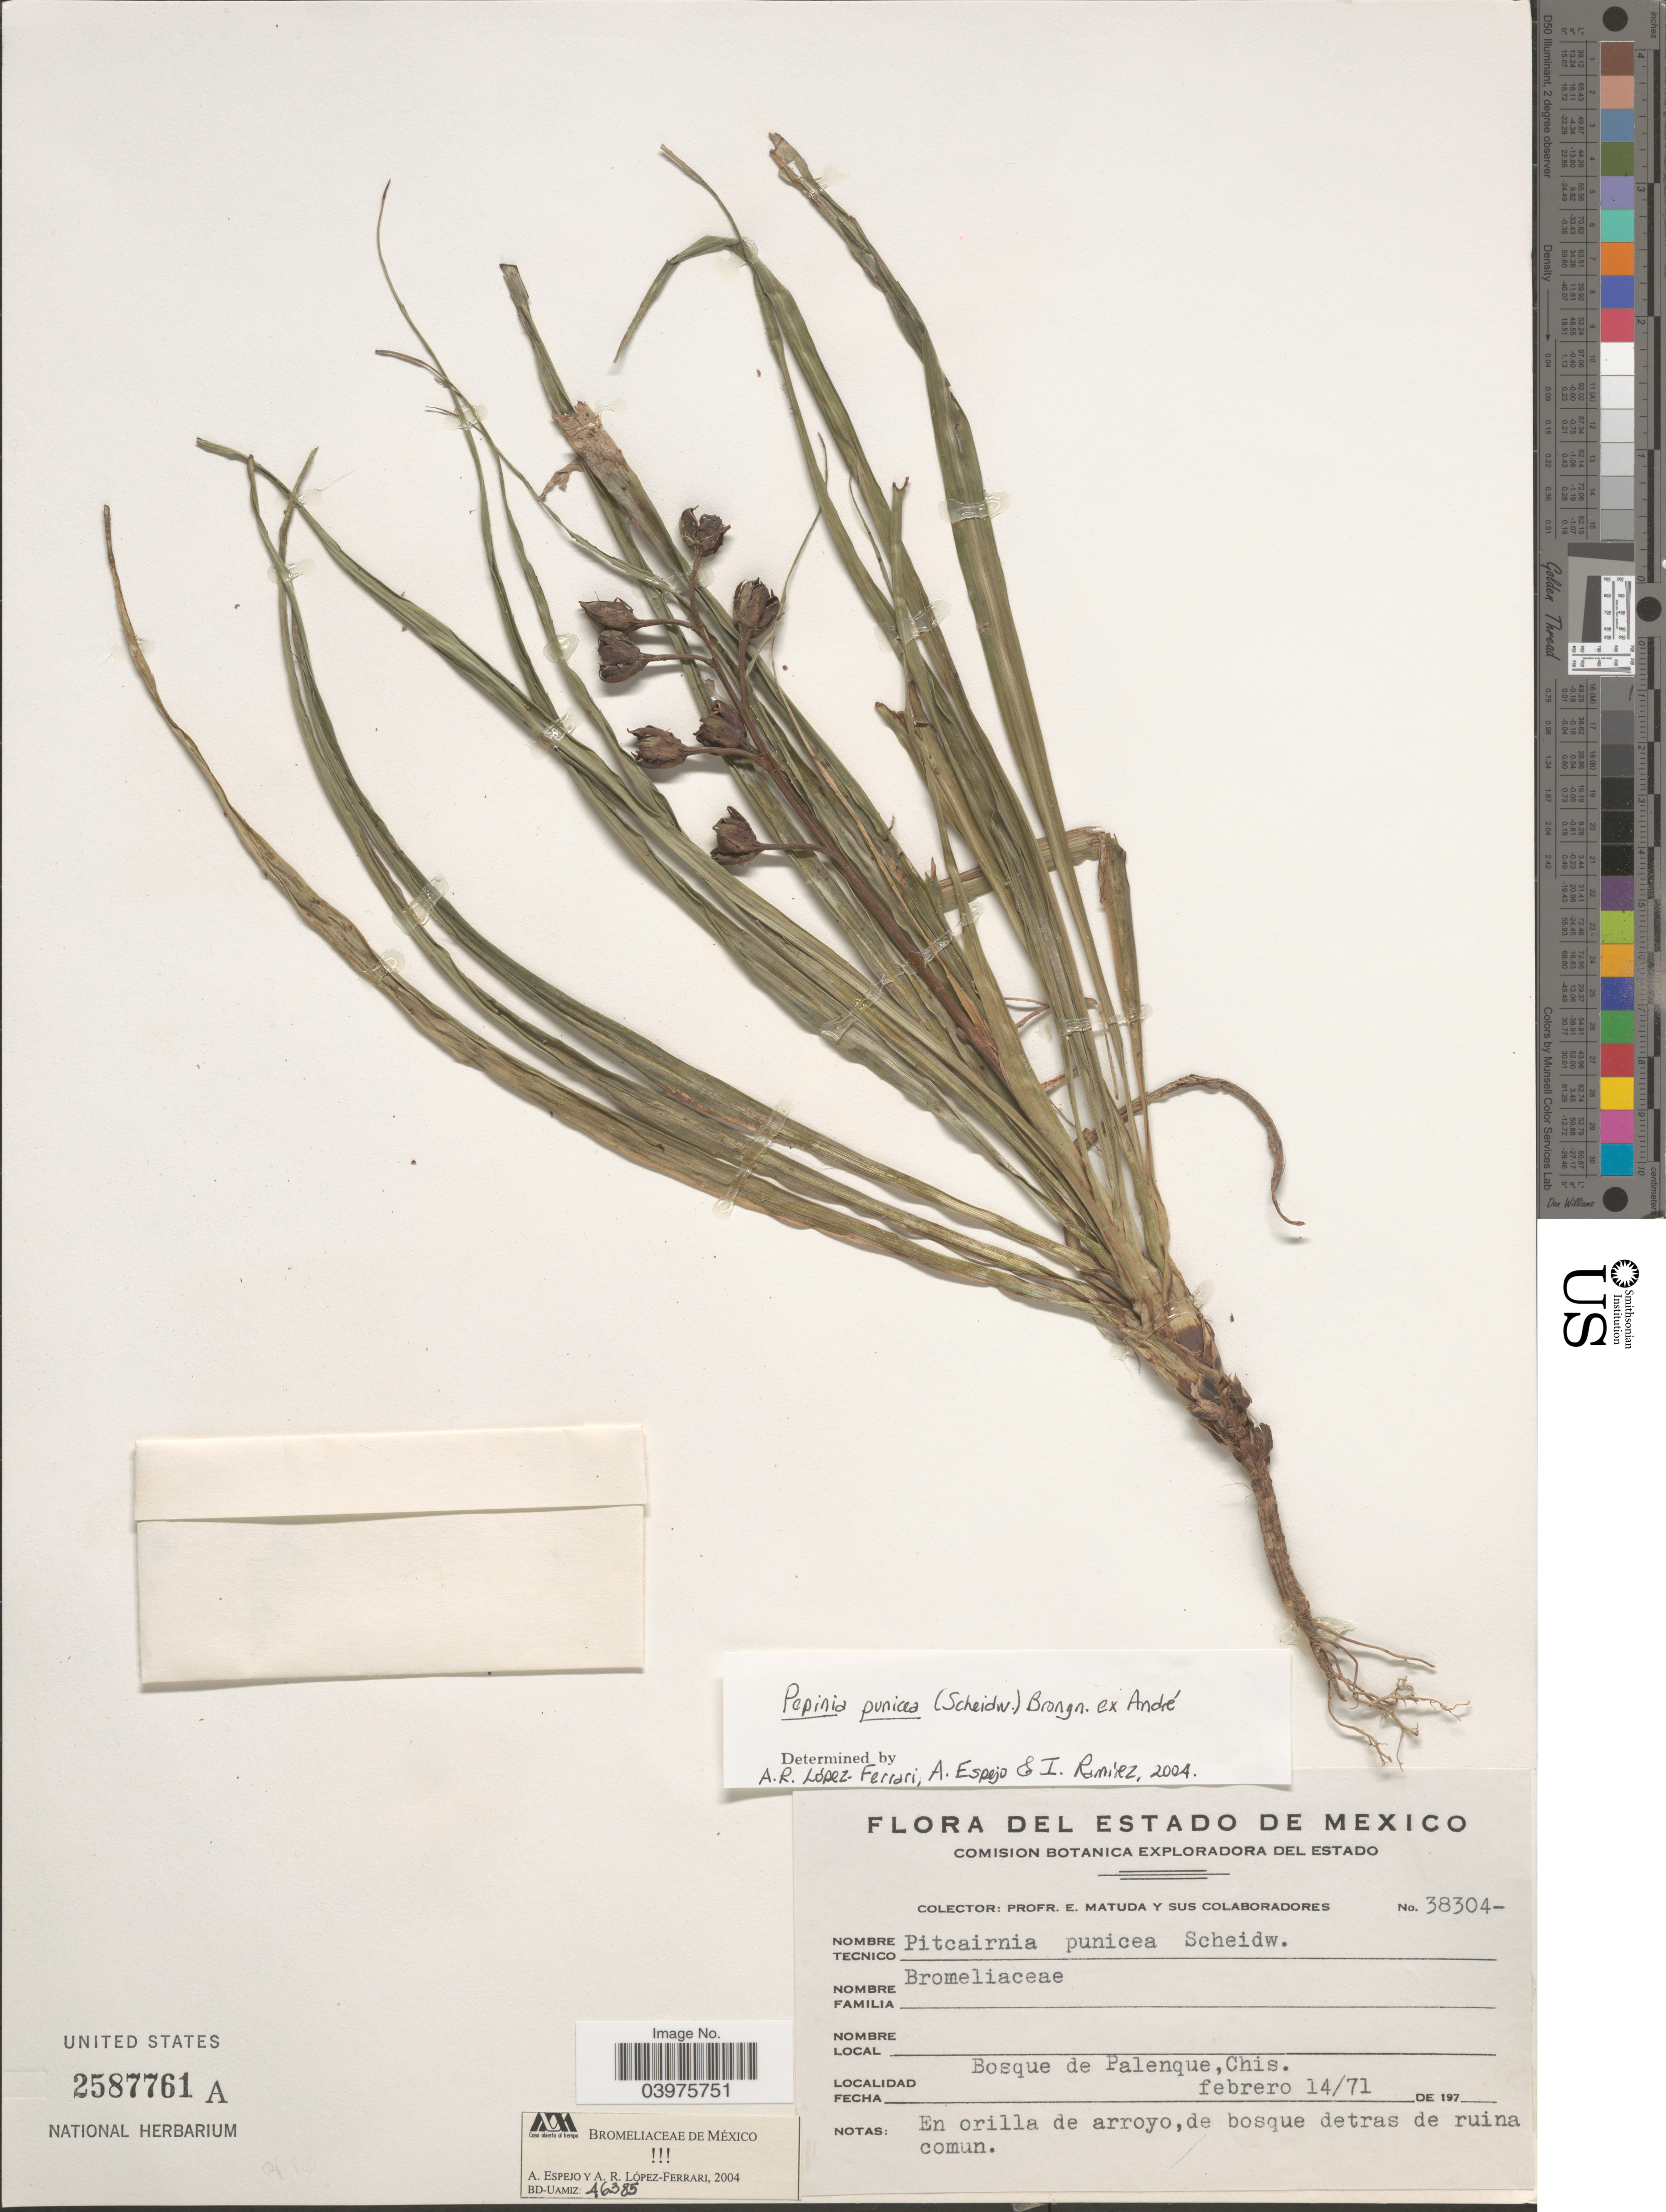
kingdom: Plantae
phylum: Tracheophyta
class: Liliopsida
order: Poales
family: Bromeliaceae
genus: Pitcairnia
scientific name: Pitcairnia punicea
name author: Scheidw.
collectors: E. Matuda & Sus Colaboradores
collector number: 38304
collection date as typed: Transcribed d/m/y: 14/2/71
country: Mexico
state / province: Chiapas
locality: Bosque de Palenque.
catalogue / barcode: US 2587761A